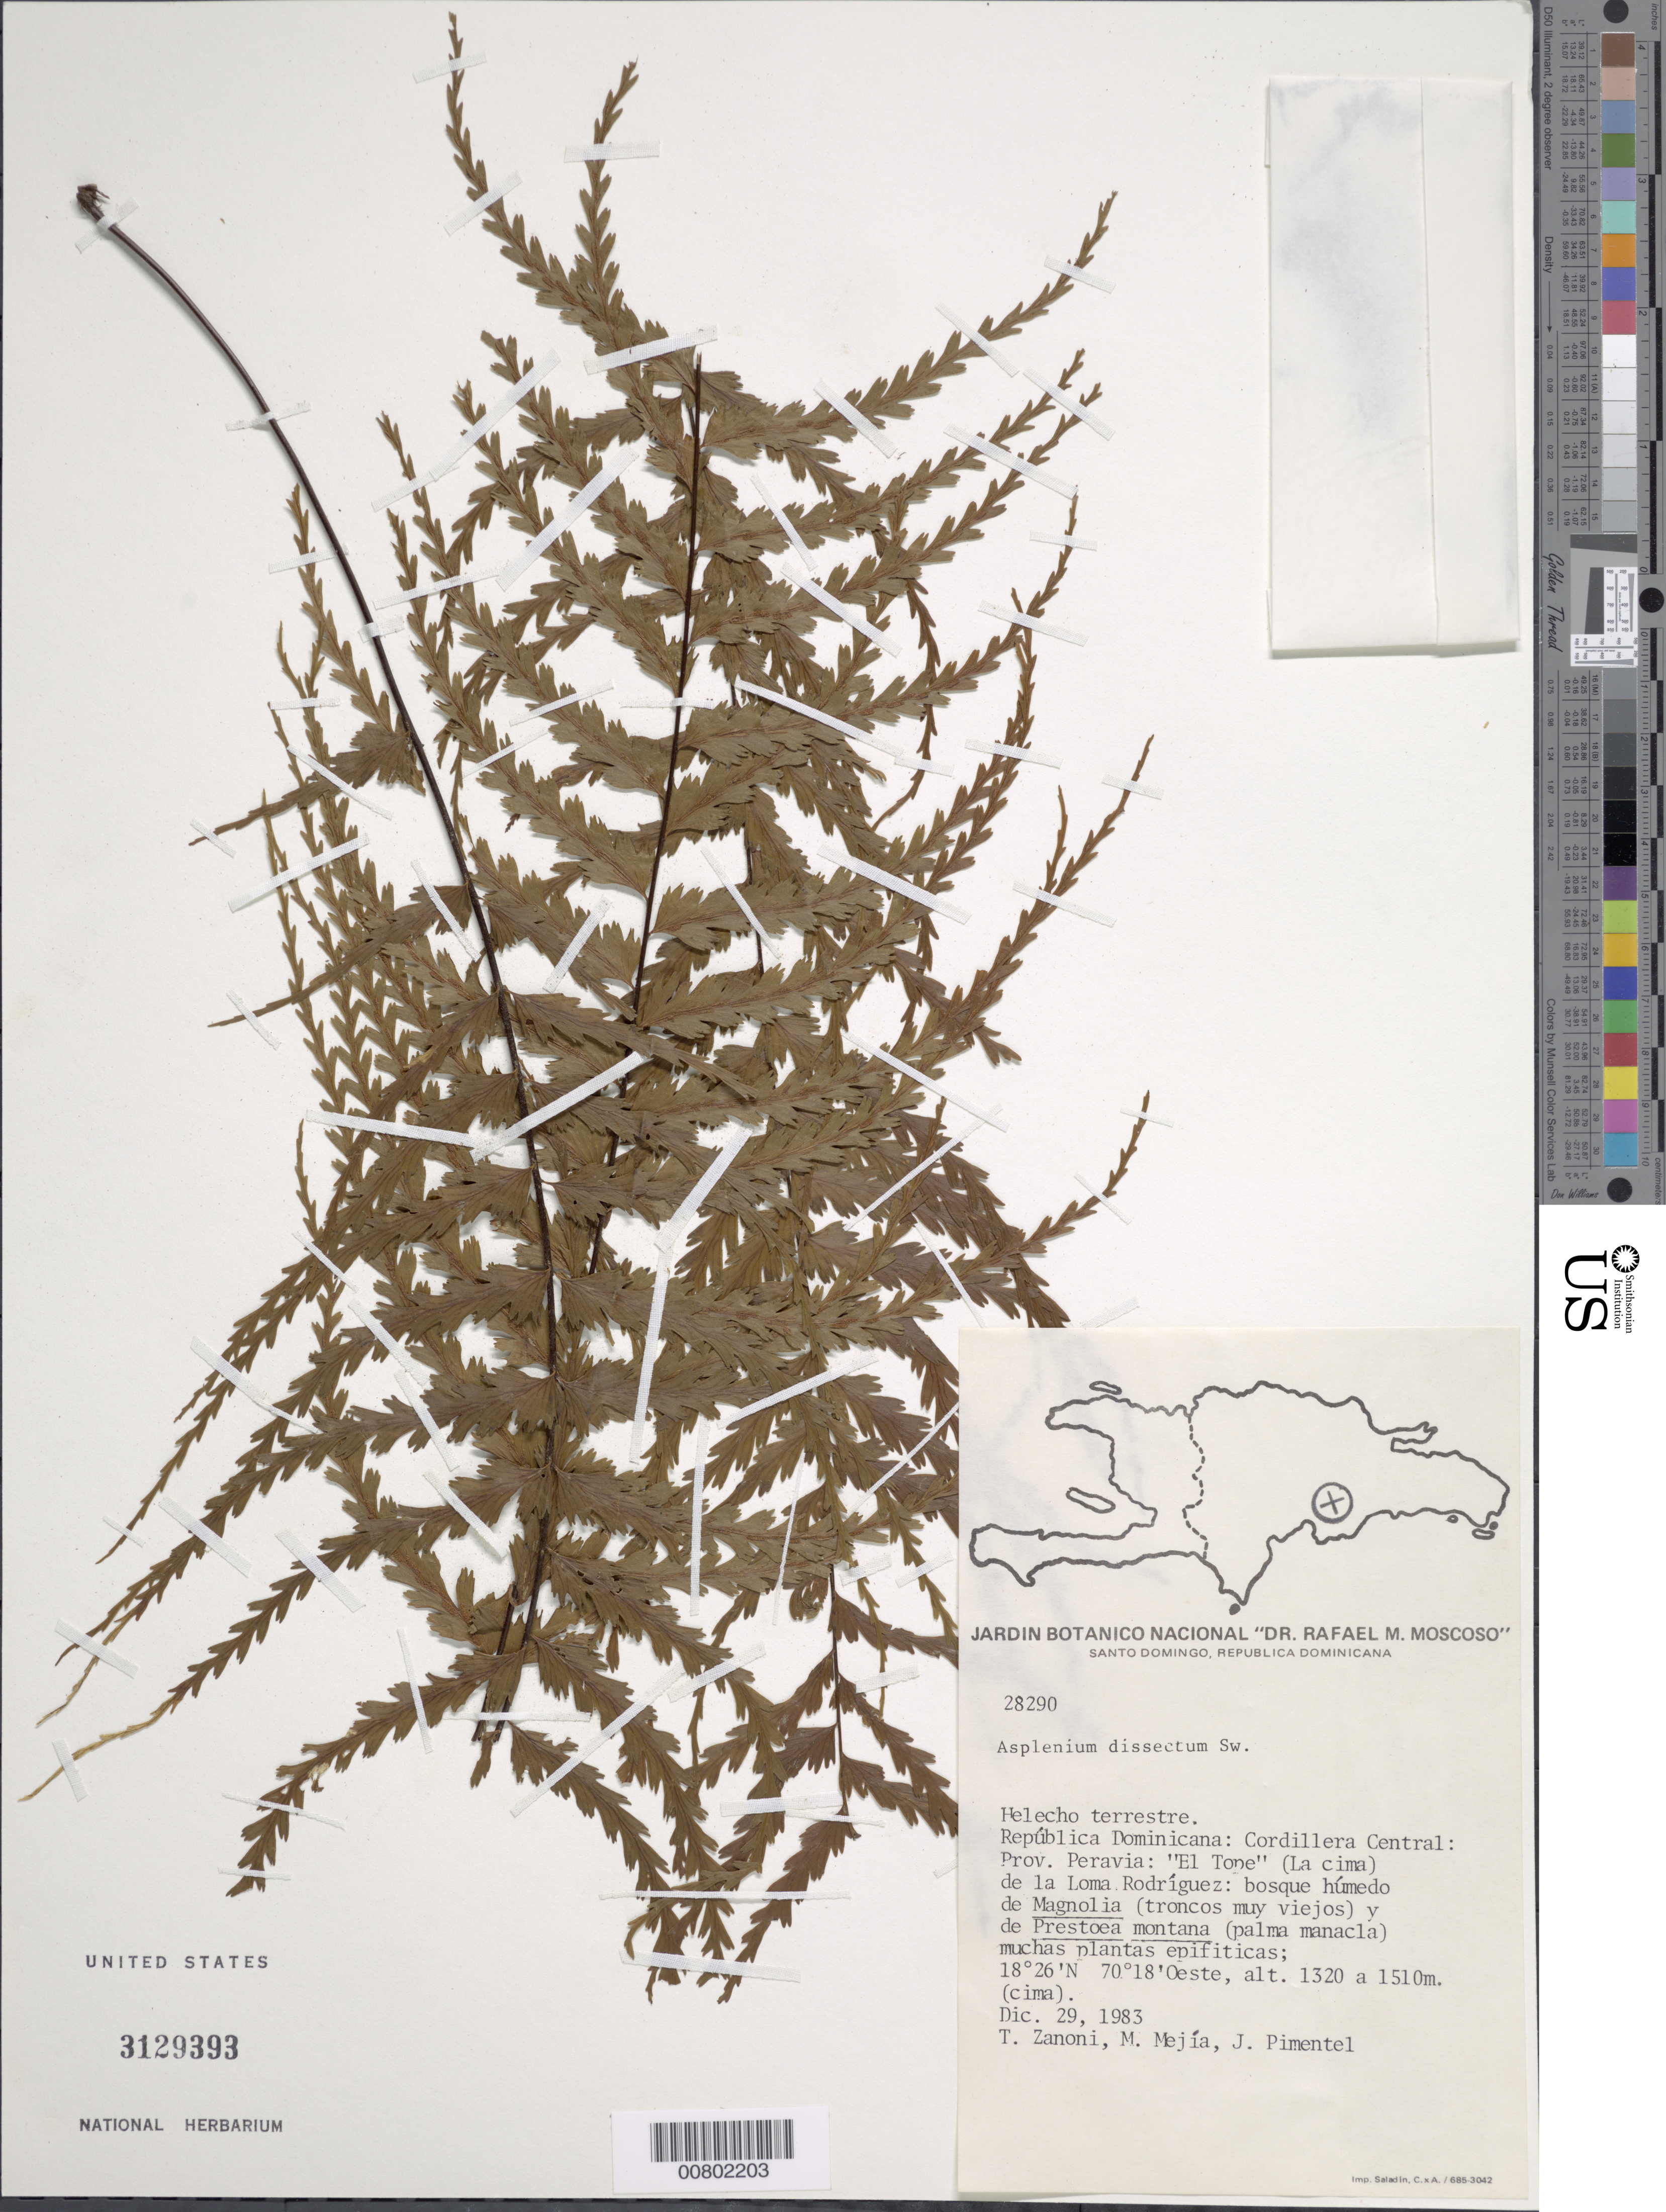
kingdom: Plantae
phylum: Tracheophyta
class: Polypodiopsida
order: Polypodiales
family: Aspleniaceae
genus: Asplenium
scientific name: Asplenium dissectum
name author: Sw.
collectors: T. A. Zanoni, M. Mejia & J. Pimentel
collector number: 28290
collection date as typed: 29 Dec 1983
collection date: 1983-12-29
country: Dominican Republic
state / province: Peravia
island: Hispaniola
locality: Cordillera Central, "El Tope" (la cima) de la Loma Rodríguez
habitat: Bosque húmedo de Magnolia (troncos muy viejos) y de Prestoea montana (palma manacla) muchas plantas epifiticas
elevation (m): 1320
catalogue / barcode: US 3129393